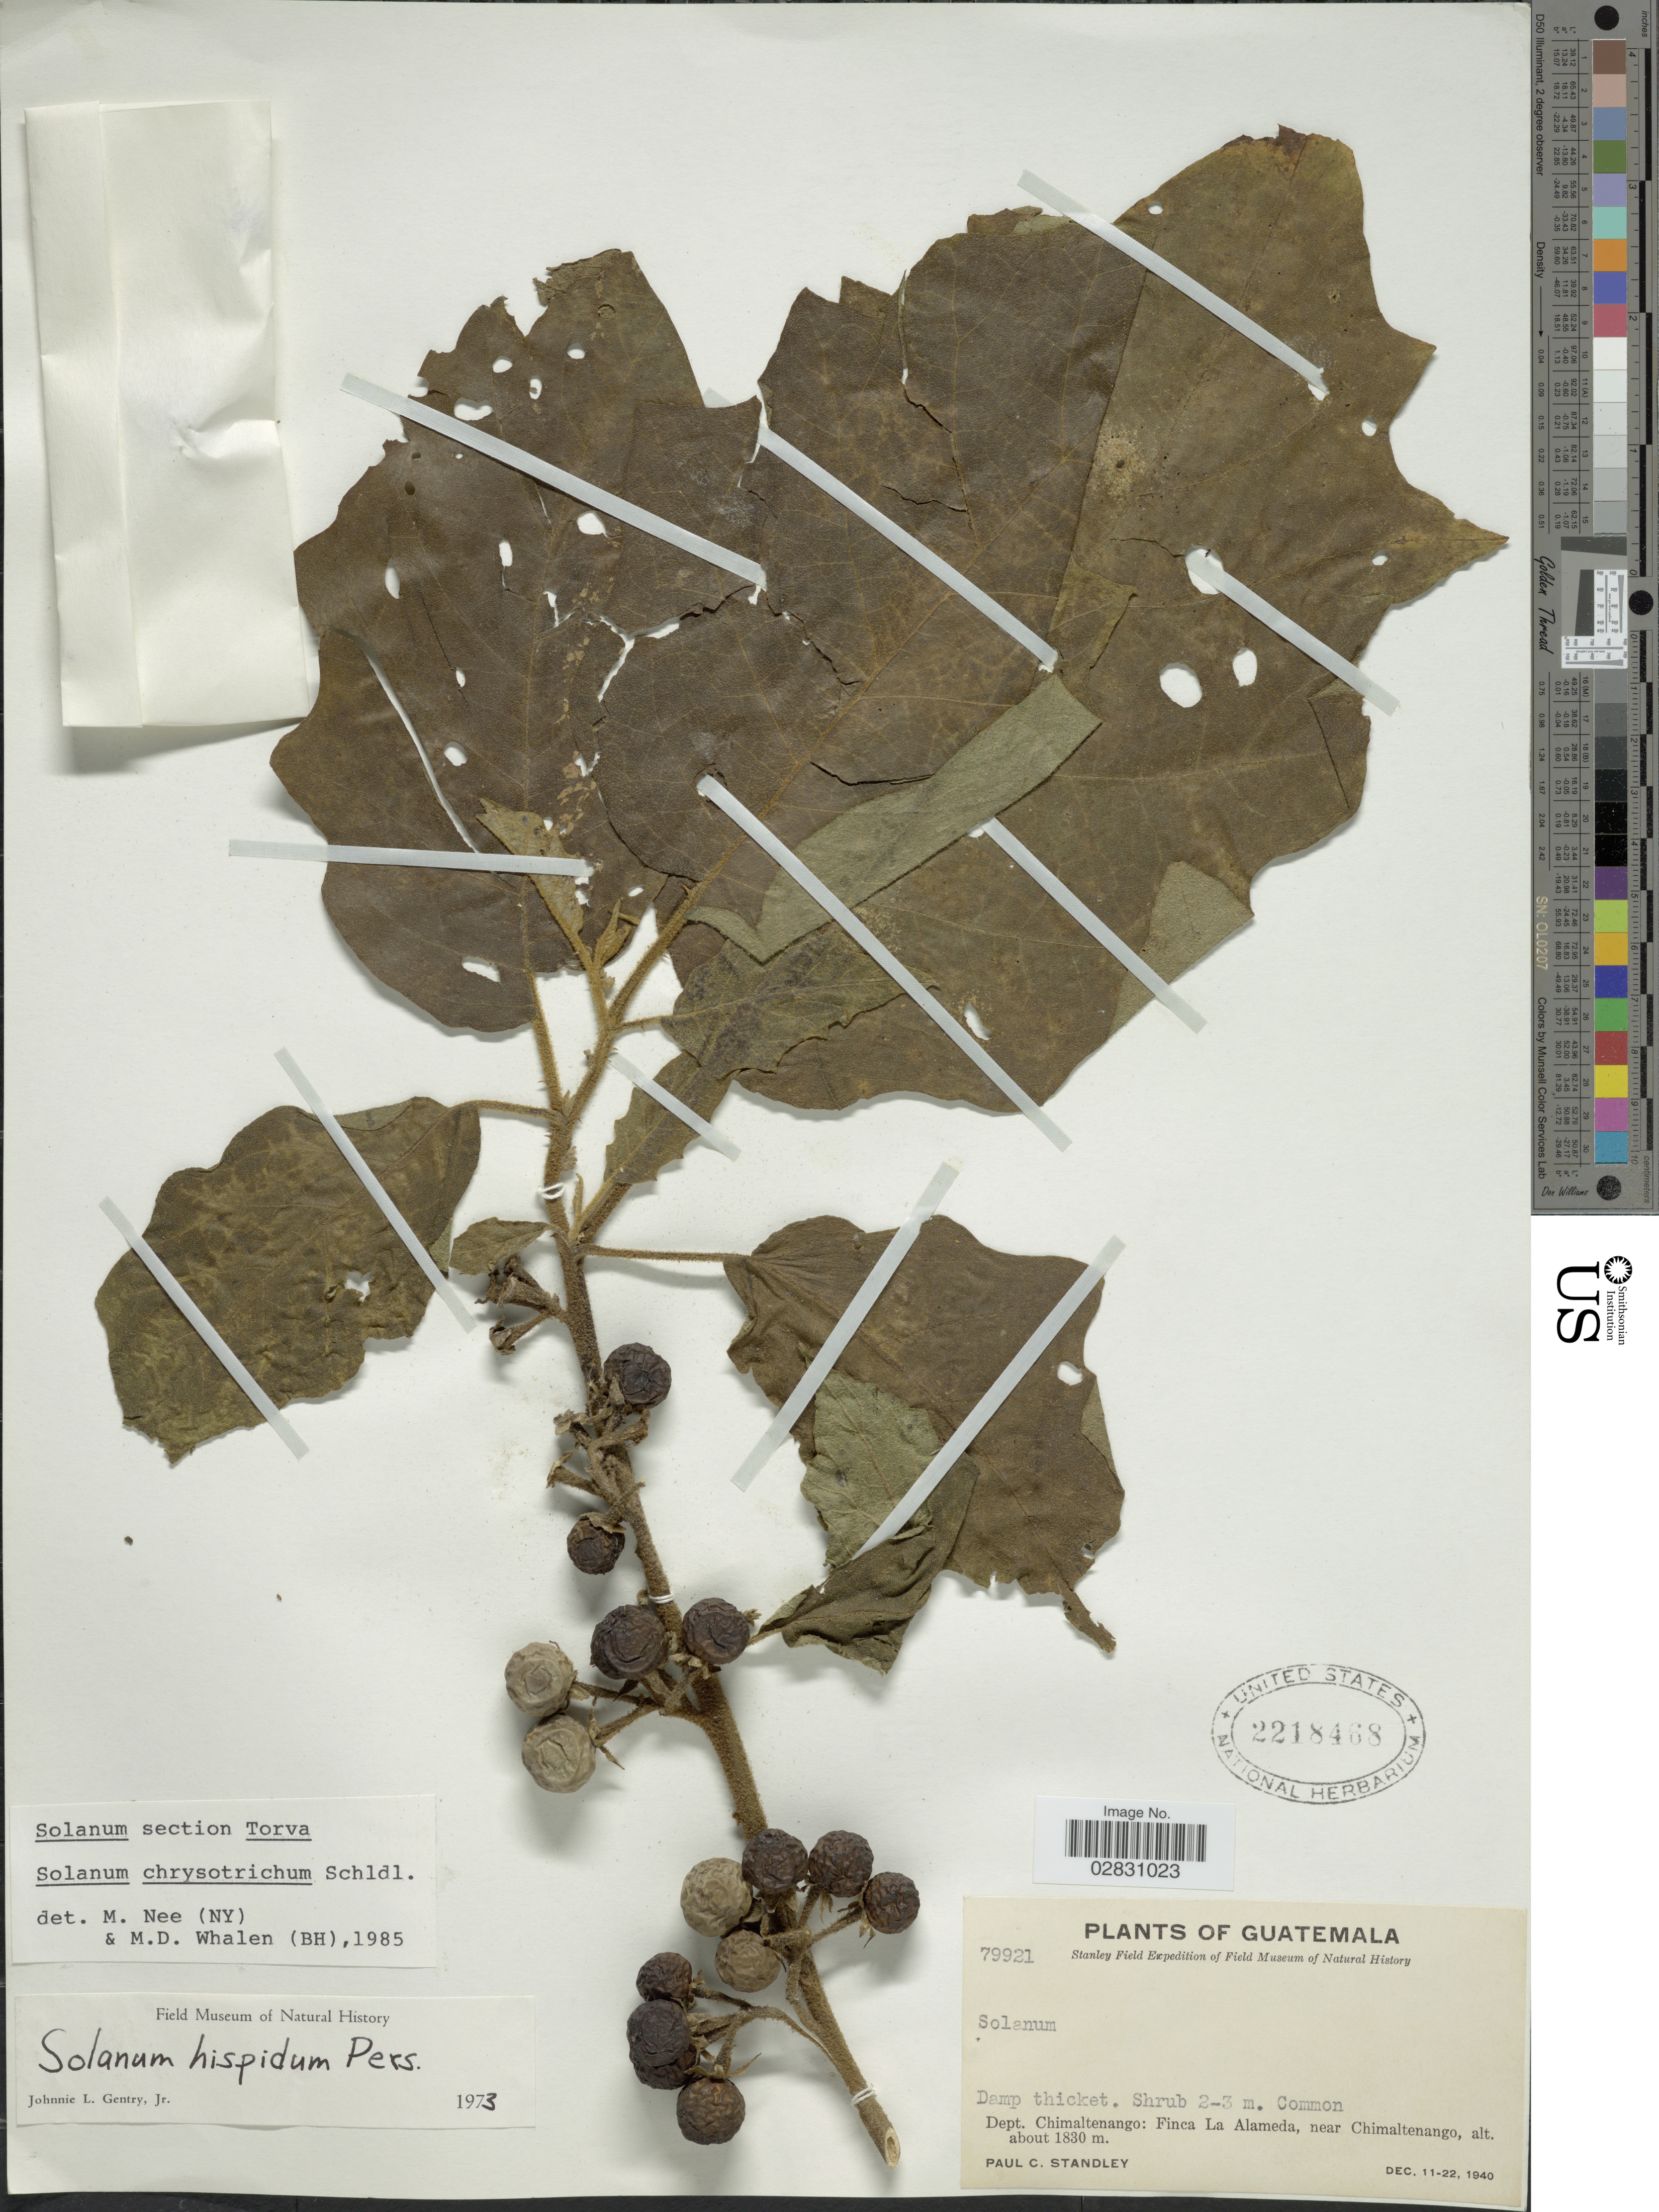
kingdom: Plantae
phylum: Tracheophyta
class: Magnoliopsida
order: Solanales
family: Solanaceae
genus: Solanum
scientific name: Solanum chrysotrichum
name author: Schltdl.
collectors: P. C. Standley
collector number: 79921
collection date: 1940-12-11/1940-12-22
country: Guatemala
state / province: Chimaltenango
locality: Dept. Chimaltenango: Finca La Alameda, near Chimaltenango.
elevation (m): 1830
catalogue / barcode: US 2218468